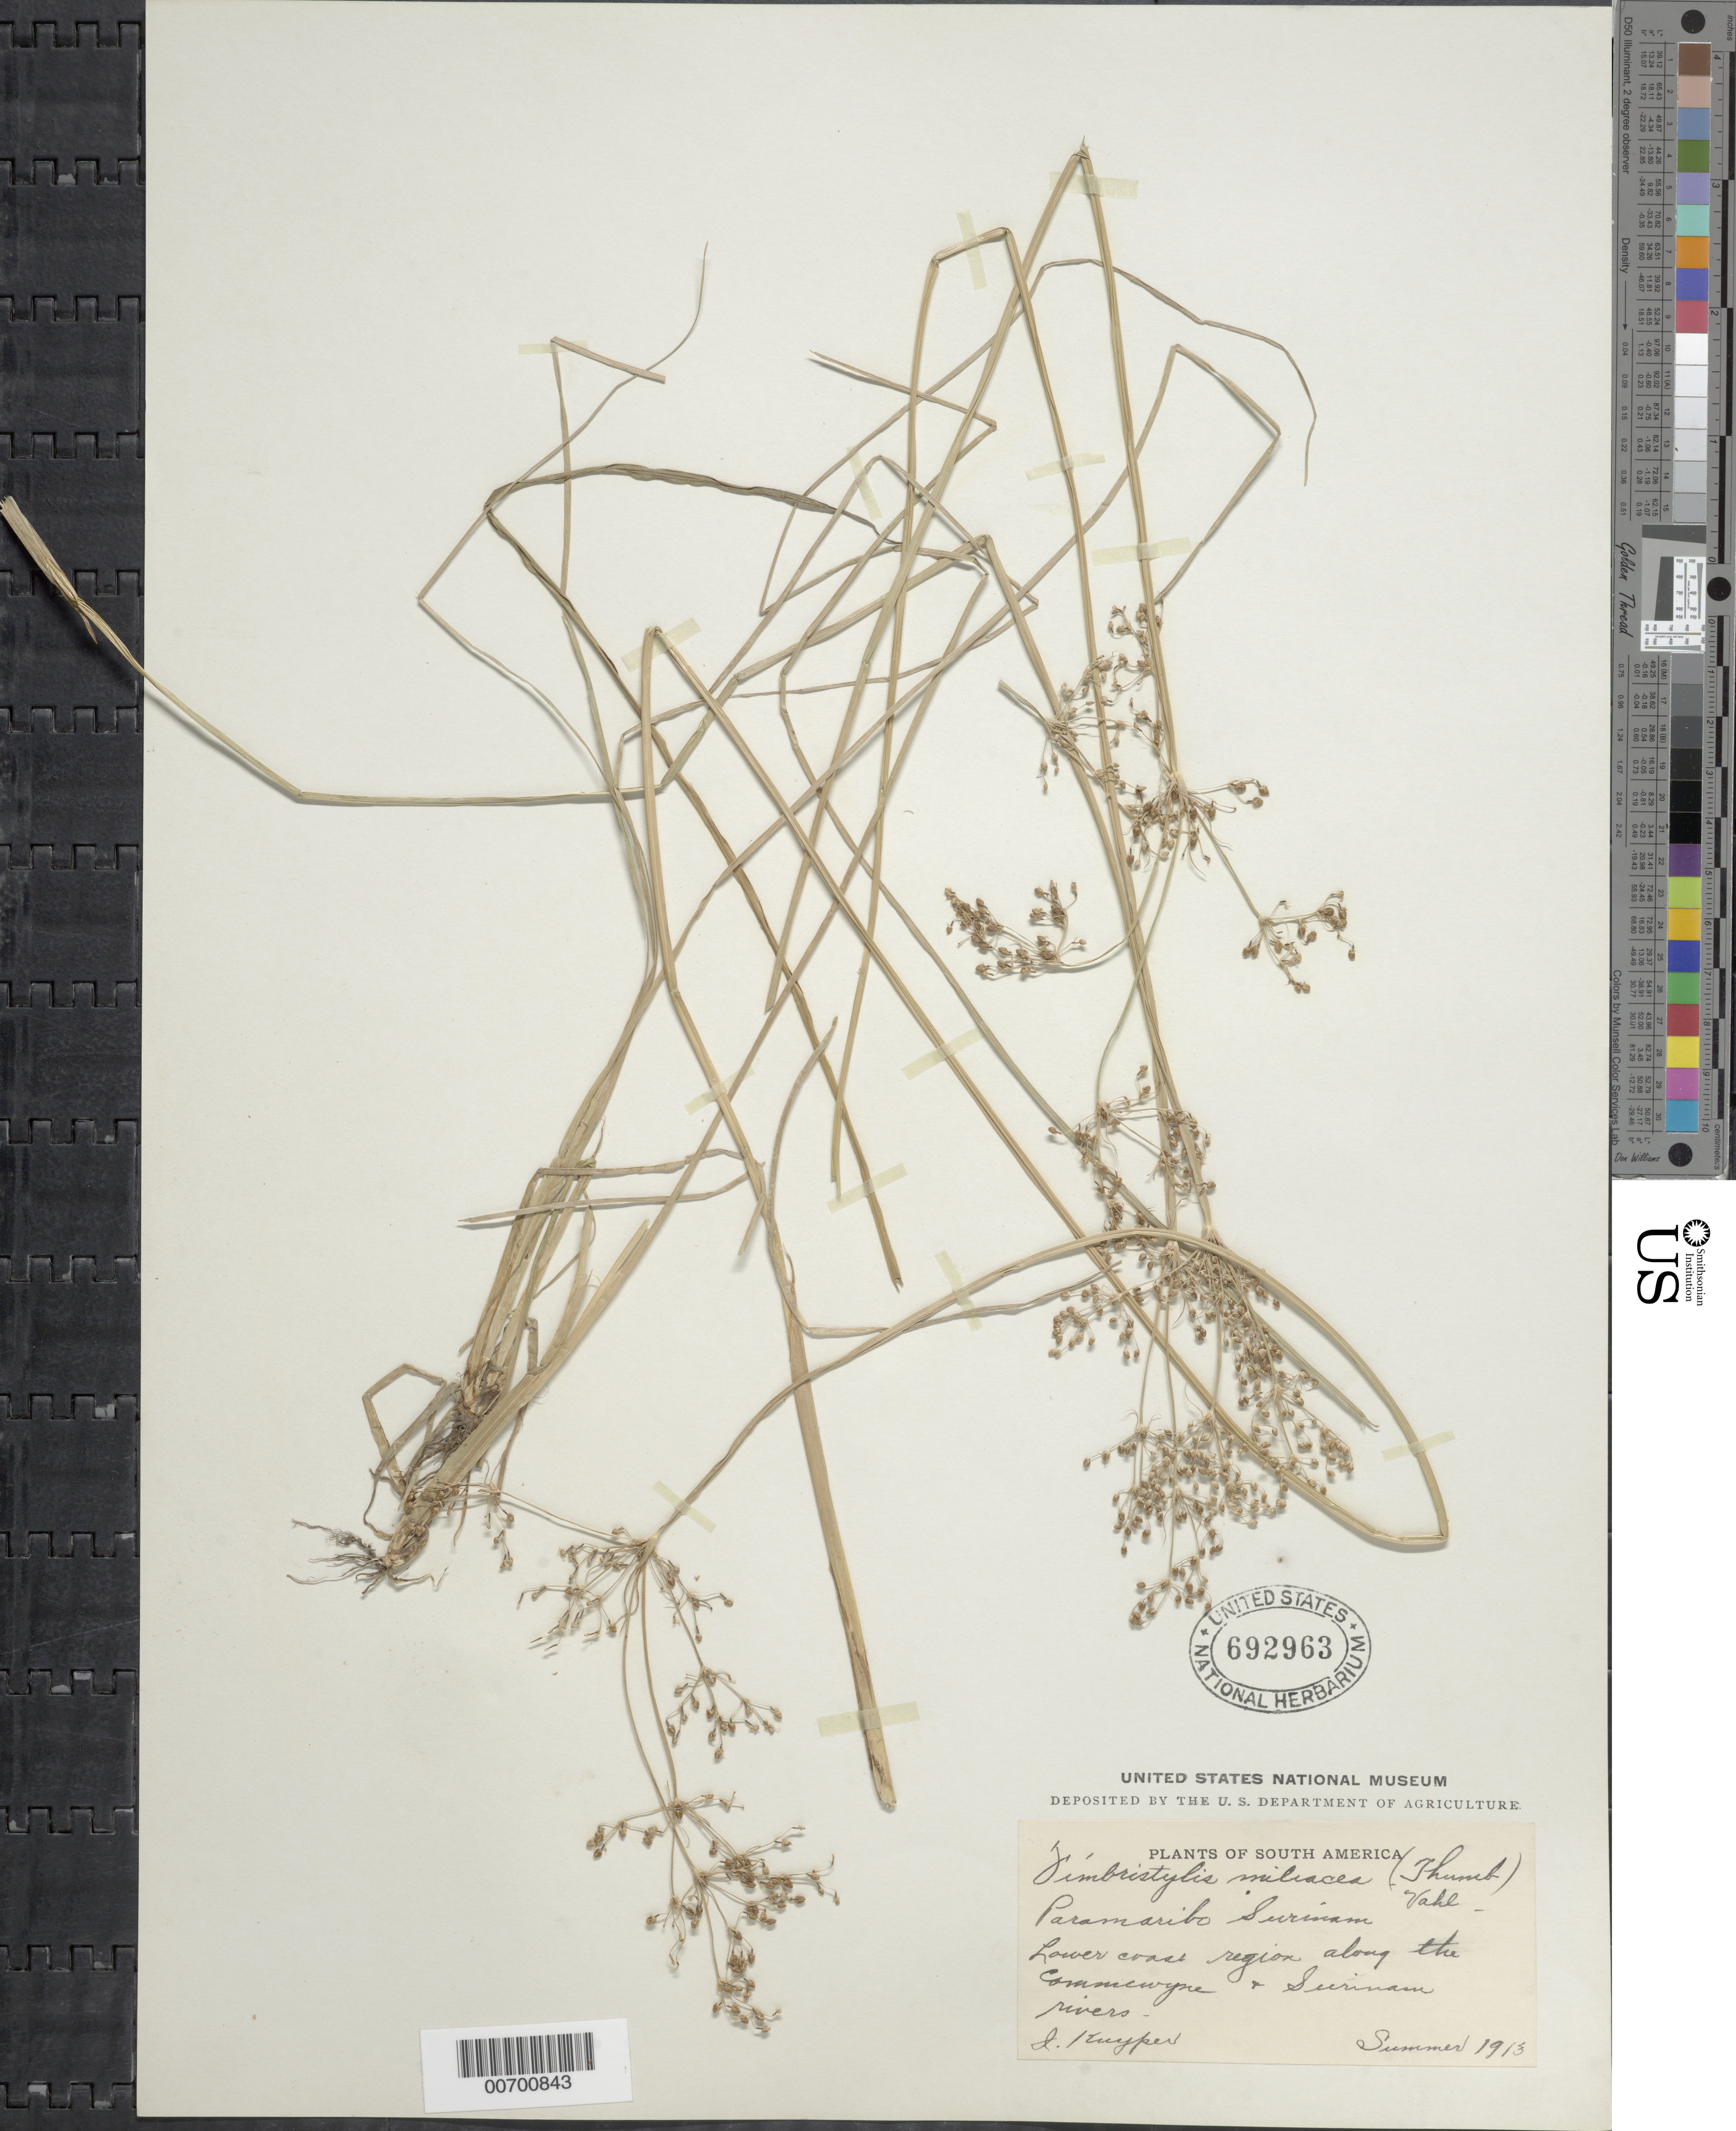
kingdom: Plantae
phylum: Tracheophyta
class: Liliopsida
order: Poales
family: Cyperaceae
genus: Fimbristylis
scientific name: Fimbristylis littoralis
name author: Gaudich.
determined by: Strong, M. T., (US), Smithsonian Institution - National Museum of Natural History (UNITED STATES)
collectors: J. Kuyper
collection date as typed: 1913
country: Suriname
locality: Paramaribo, lower coast region along the Commewyne and Surinam Rivers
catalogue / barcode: US 692963